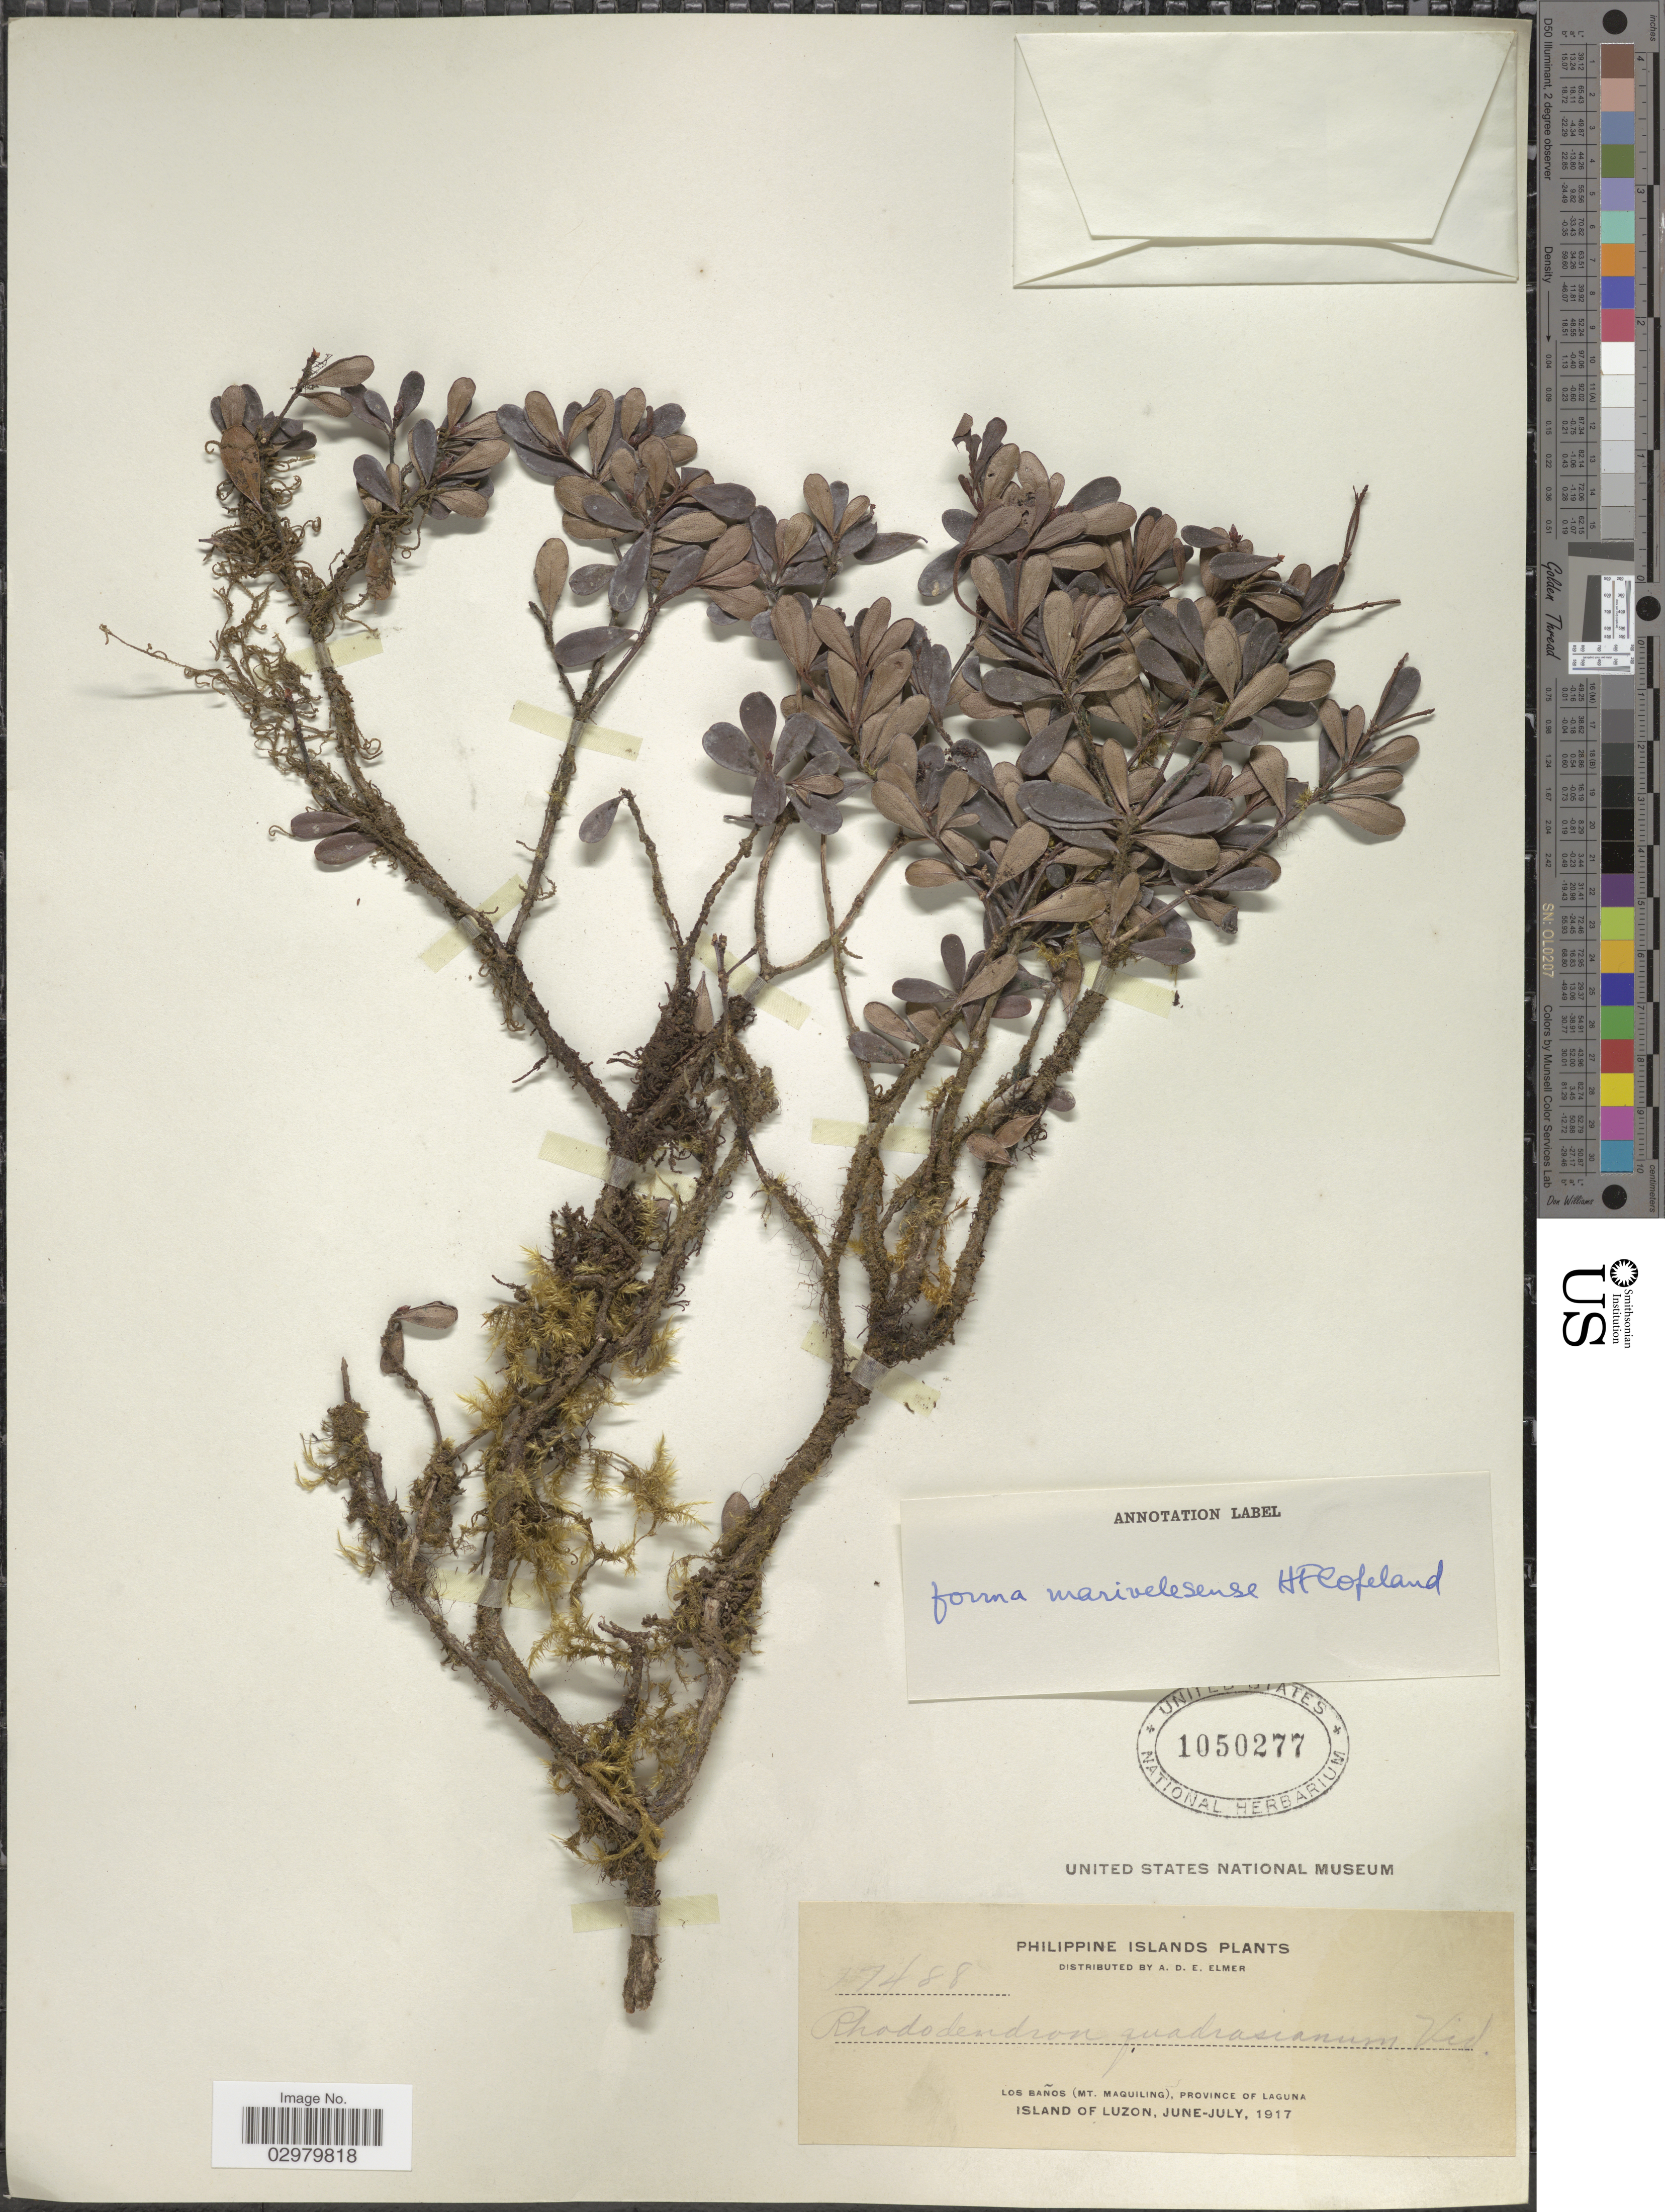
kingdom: Plantae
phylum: Tracheophyta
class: Magnoliopsida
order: Ericales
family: Ericaceae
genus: Rhododendron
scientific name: Rhododendron quadrasianum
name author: Vidal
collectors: A. D. E. Elmer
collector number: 17488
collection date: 1917-06/1917-07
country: Philippines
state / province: Calabarzon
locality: Los Baños (Mt. Maquiling), Province of Laguna. Island of Luzon.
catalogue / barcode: US 1050277